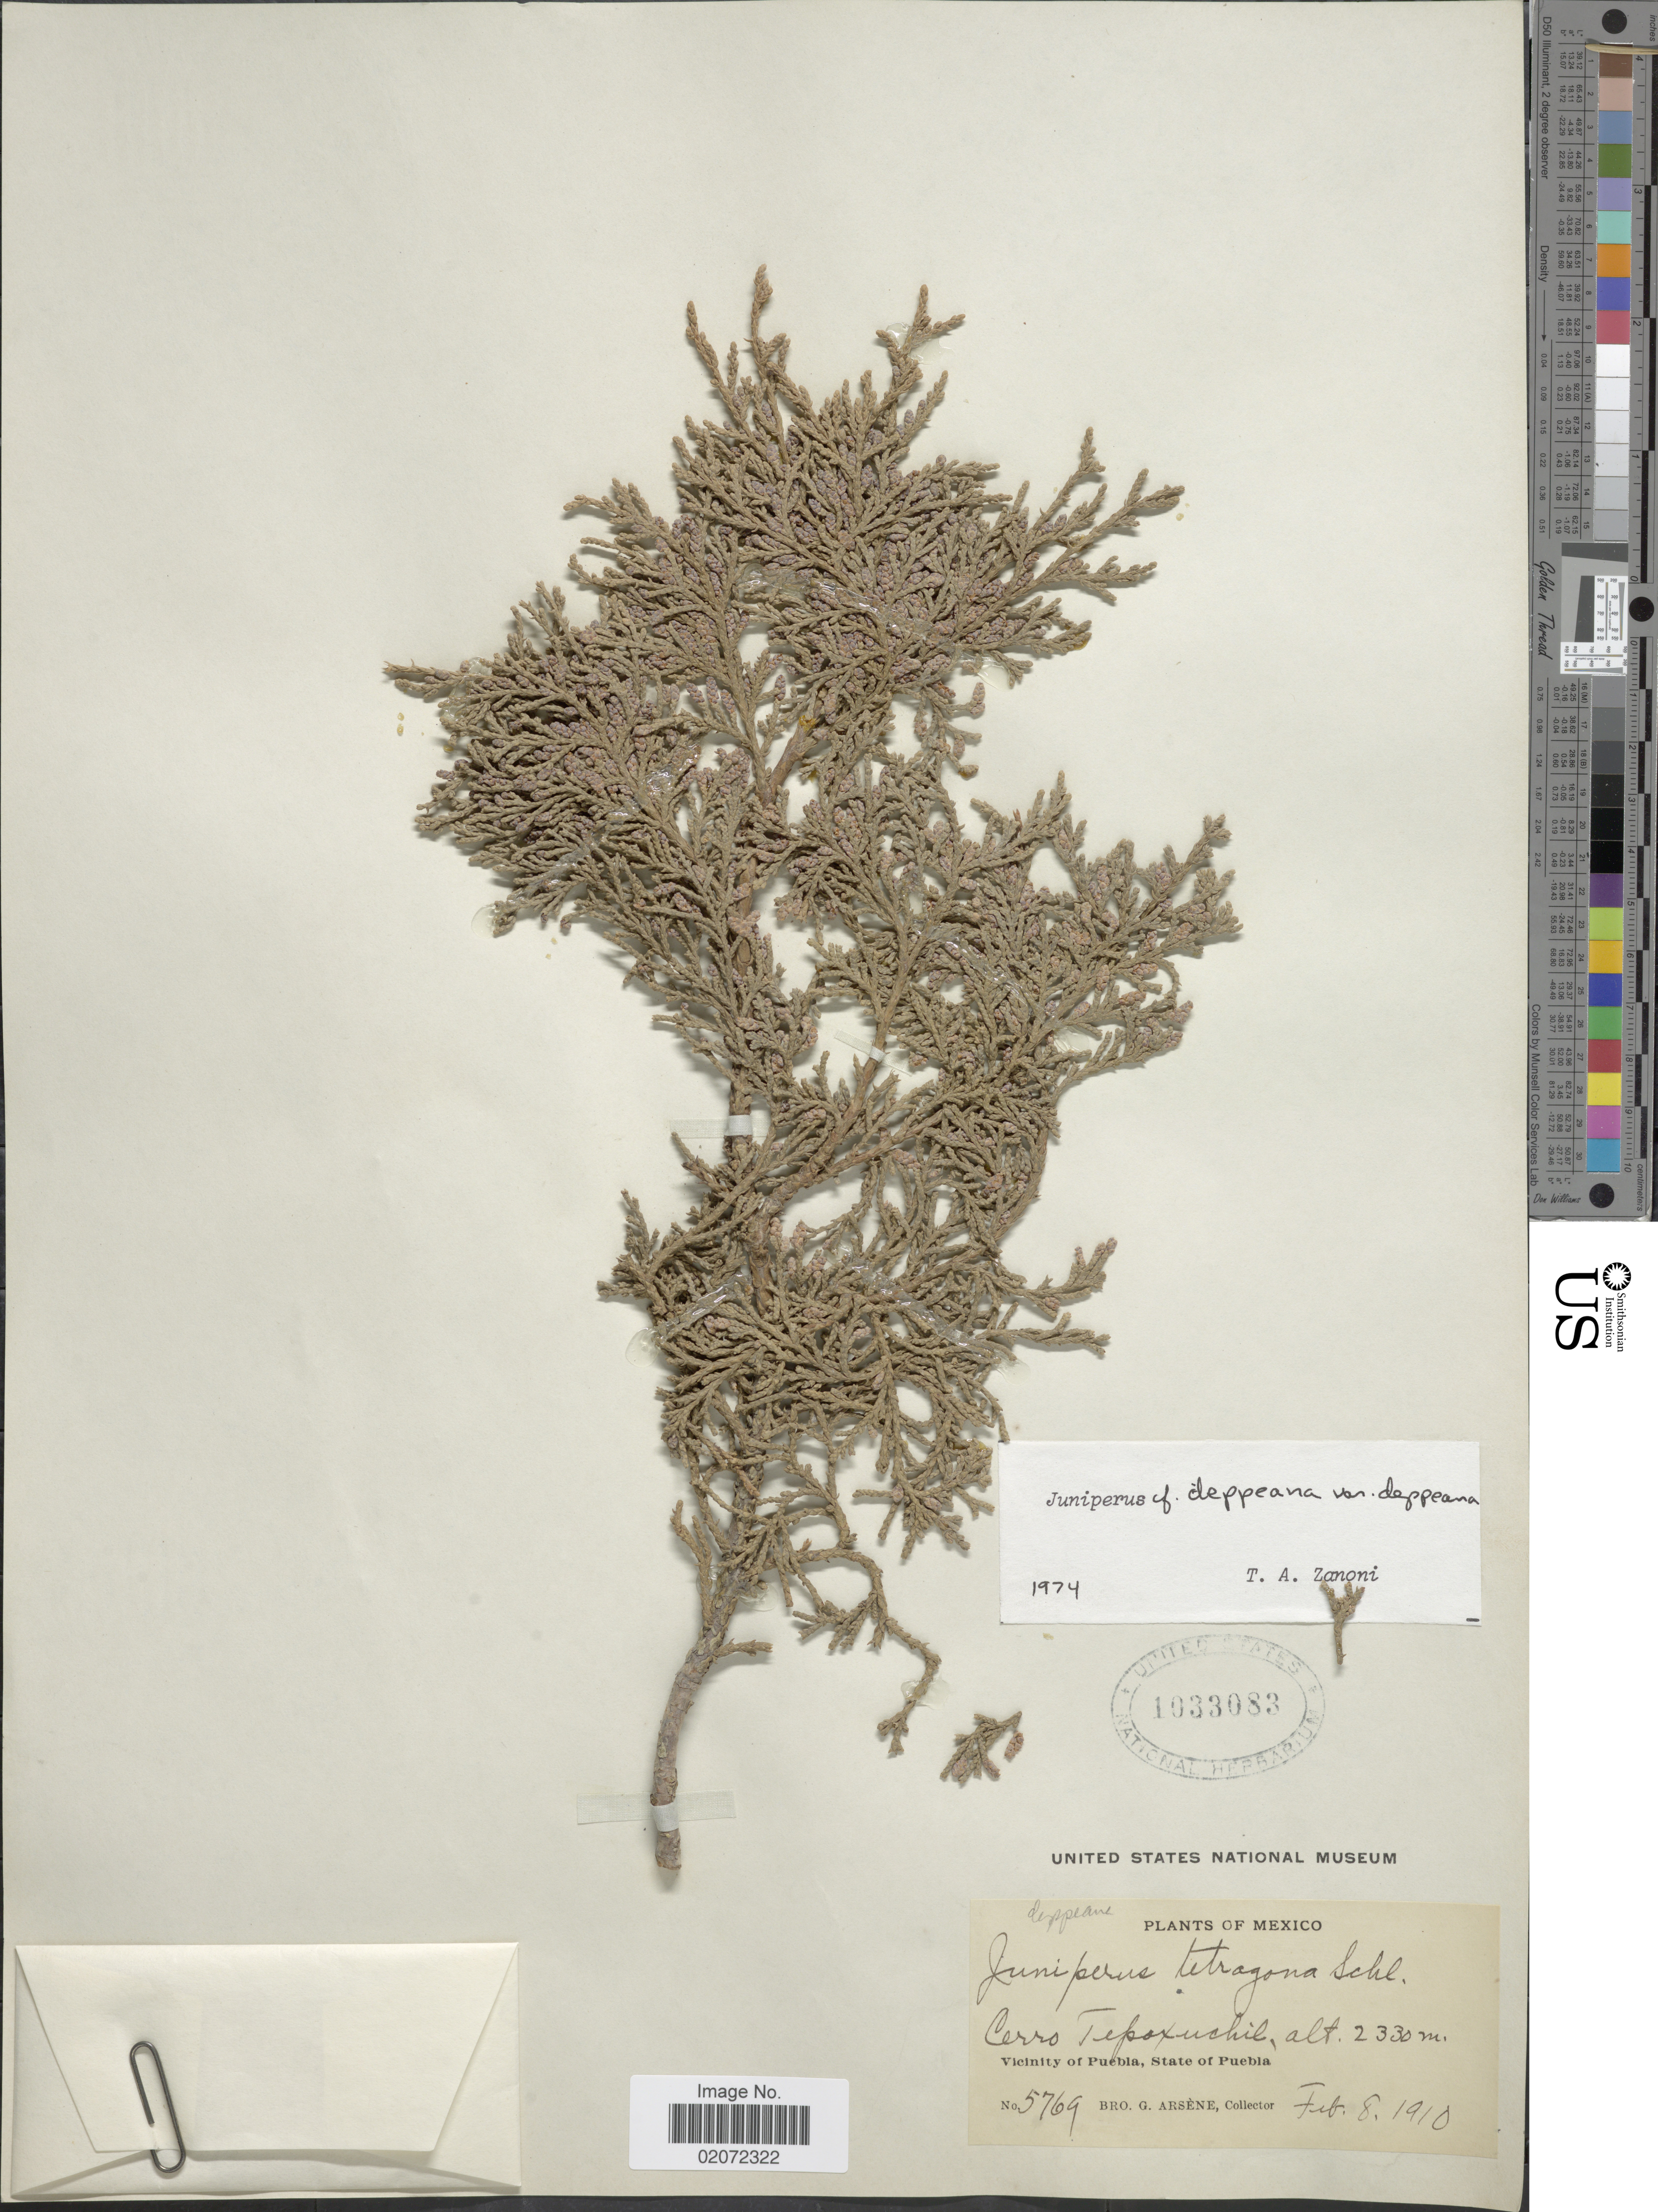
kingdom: Plantae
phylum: Tracheophyta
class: Pinopsida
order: Pinales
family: Cupressaceae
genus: Juniperus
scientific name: Juniperus deppeana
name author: Steud.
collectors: Bro. G. Arsène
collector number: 5769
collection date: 1910-02-08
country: Mexico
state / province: Puebla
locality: Cerro Tepoxuchil. Vicinity of Puebla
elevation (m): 2330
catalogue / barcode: US 1033083